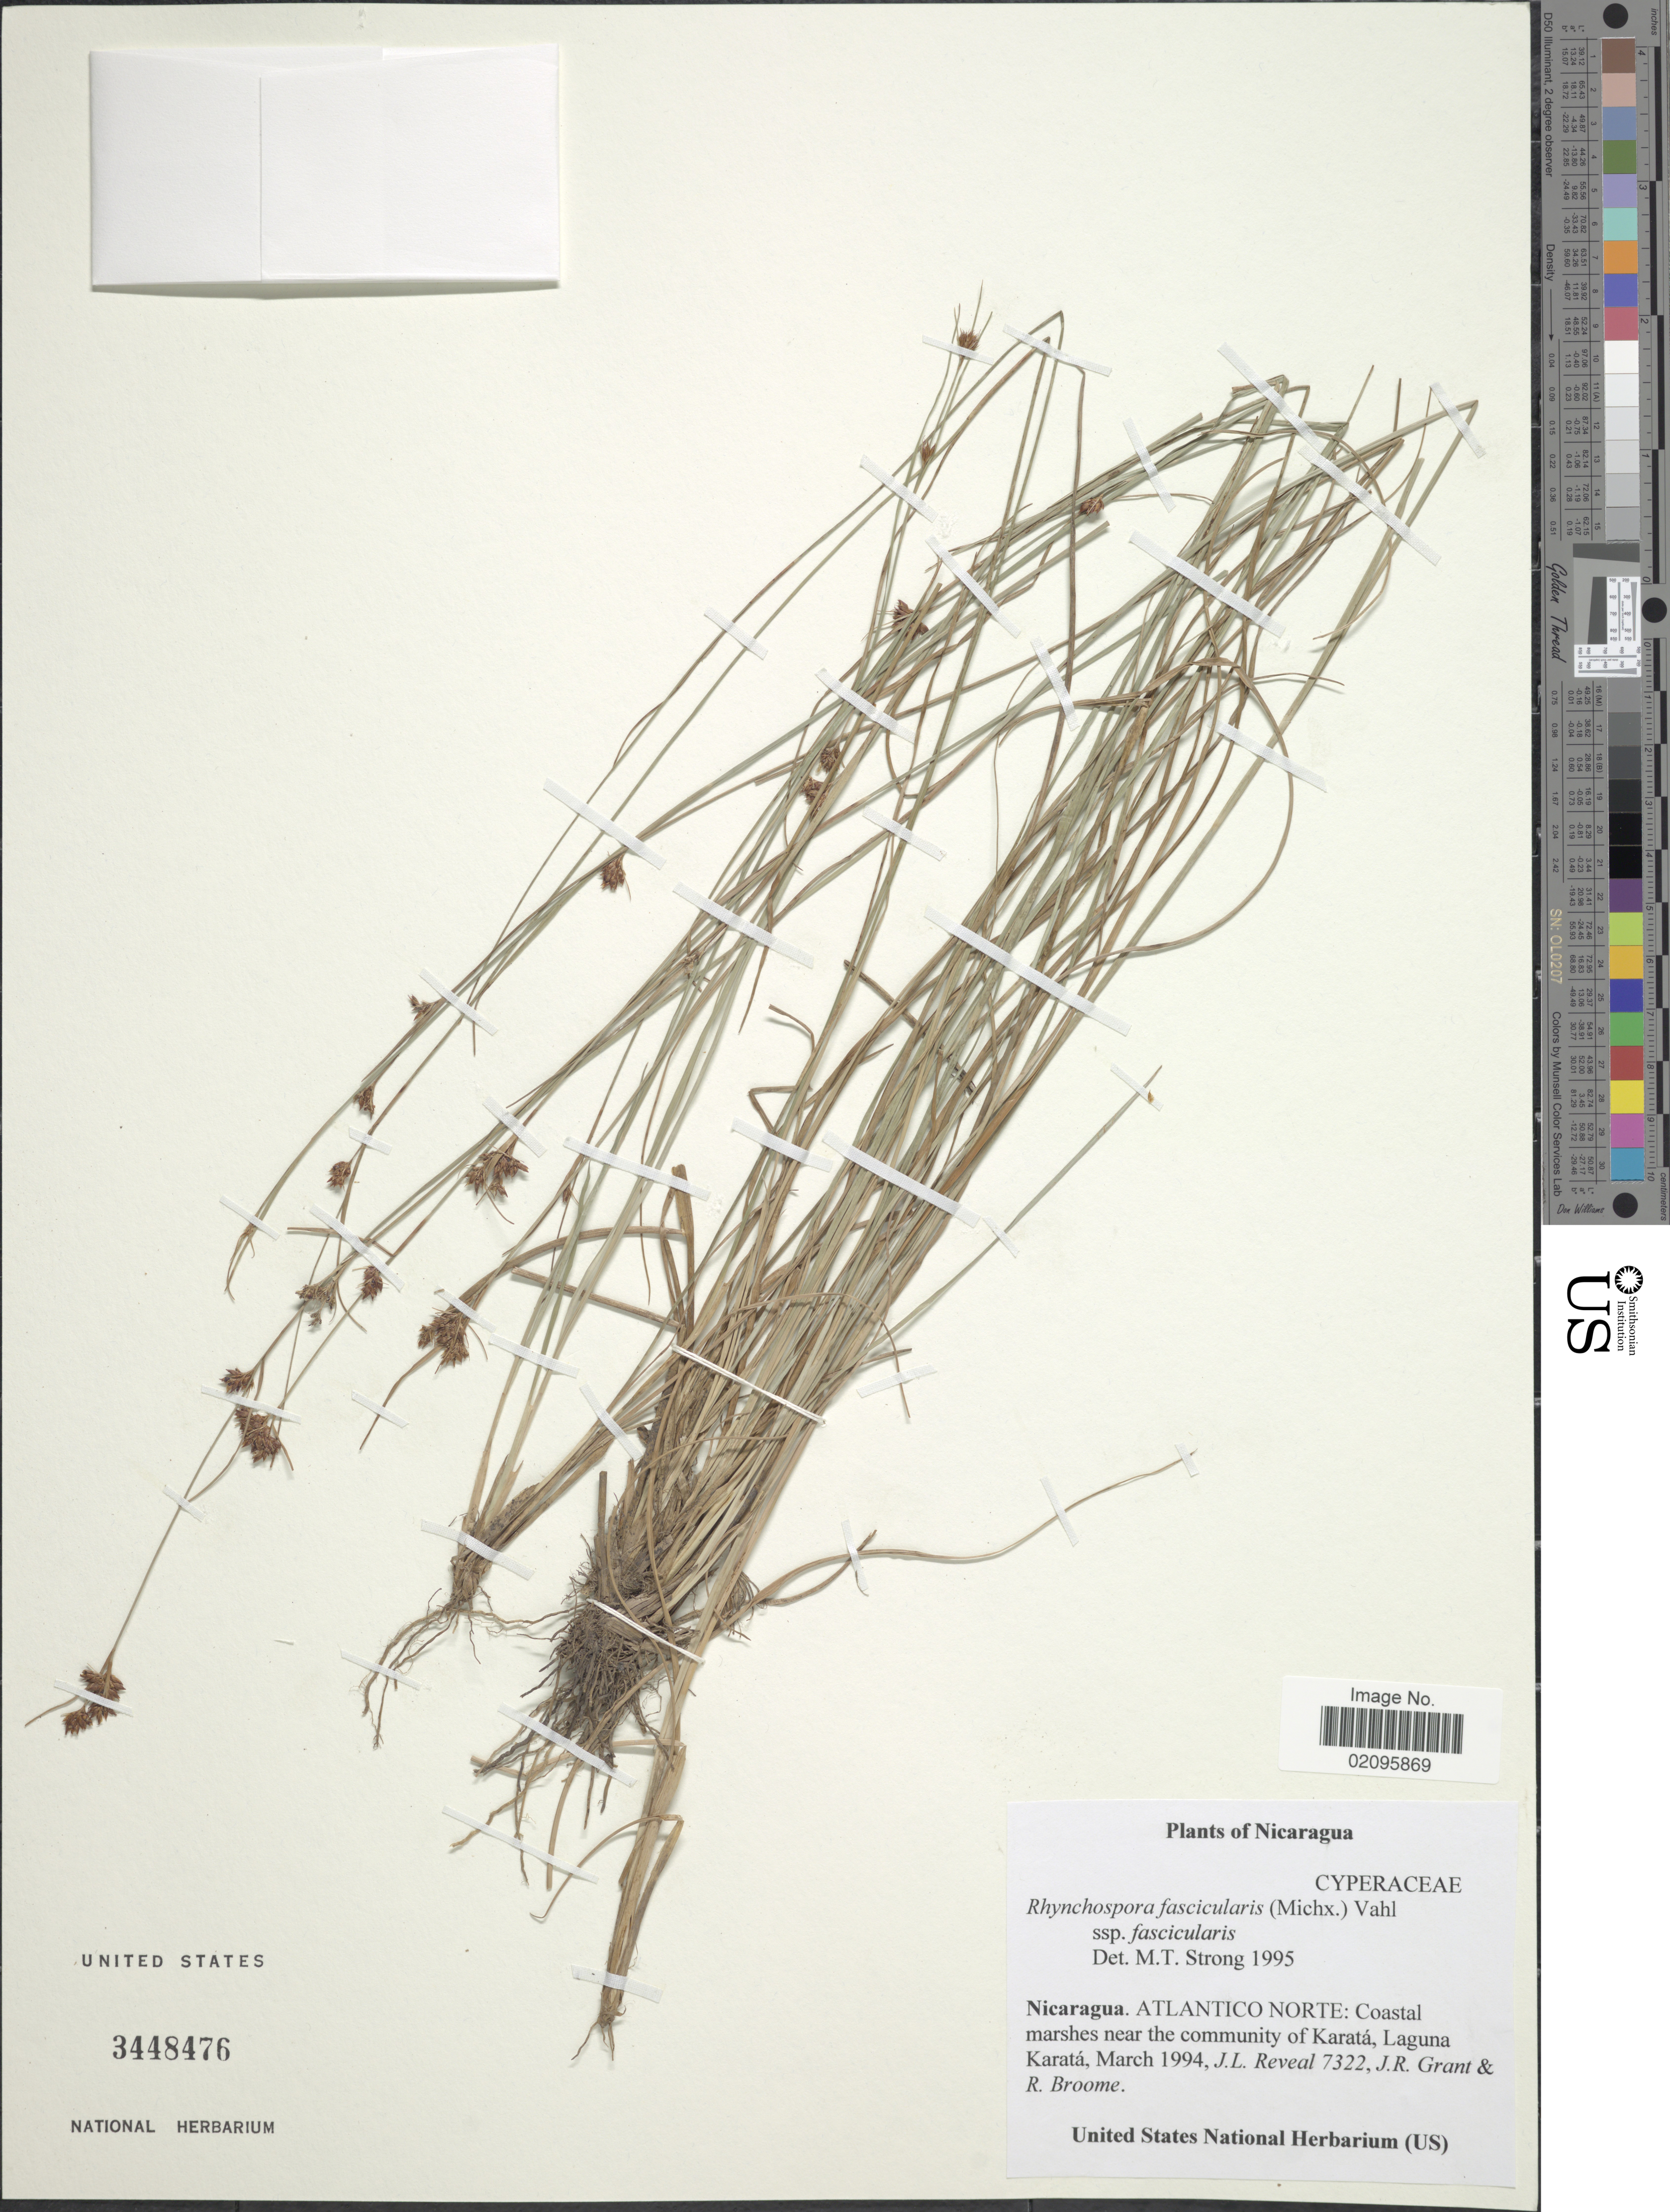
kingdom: Plantae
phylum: Tracheophyta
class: Liliopsida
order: Poales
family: Cyperaceae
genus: Rhynchospora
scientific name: Rhynchospora fascicularis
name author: (Michx.) Vahl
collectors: J. L. Reveal, J. Grant & R. Broome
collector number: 7322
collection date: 1994-03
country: Nicaragua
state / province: Atlantico Norte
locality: Coastal marshes near the community of Karata, Laguna Karata.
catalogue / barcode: US 3448476